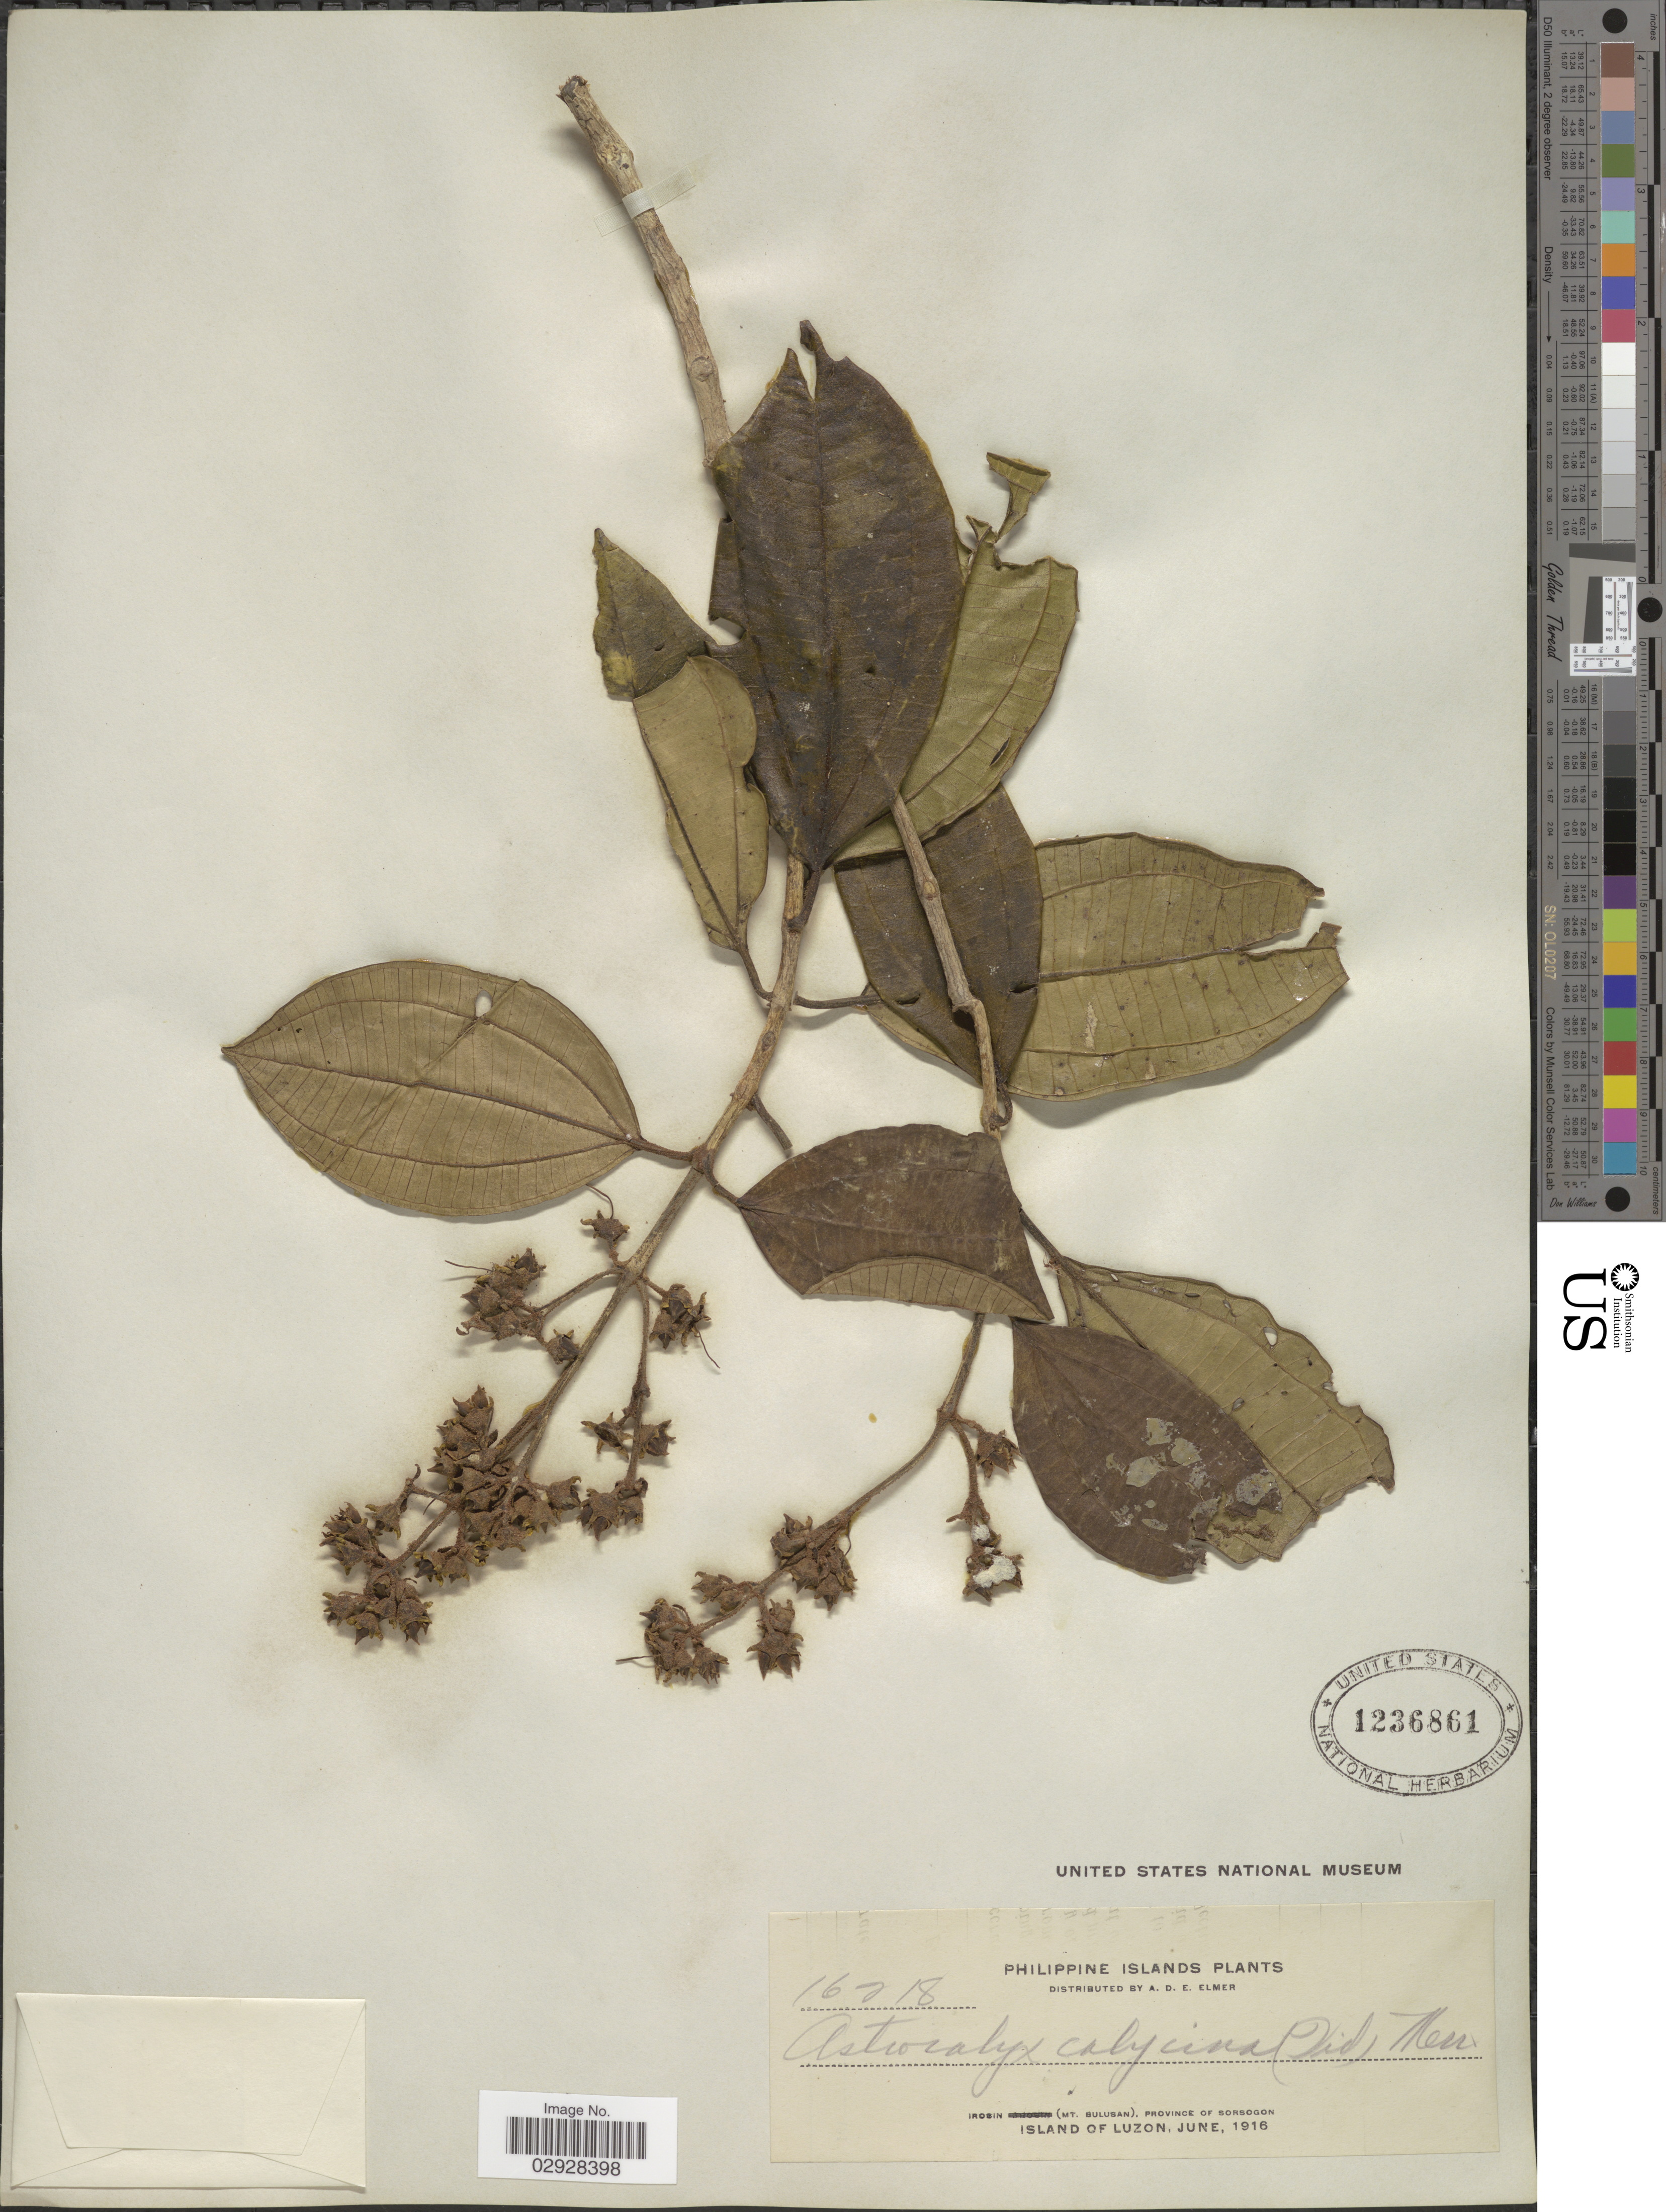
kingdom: Plantae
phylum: Tracheophyta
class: Magnoliopsida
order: Myrtales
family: Melastomataceae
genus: Astrocalyx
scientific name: Astrocalyx calycina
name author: Merr.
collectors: A. D. E. Elmer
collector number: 16218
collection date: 1916-06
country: Philippines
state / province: Bicol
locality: Philippine Islands. Irosin (Mt. Bulusan), Province of Sorsogon. Island of Luzon.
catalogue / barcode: US 1236861